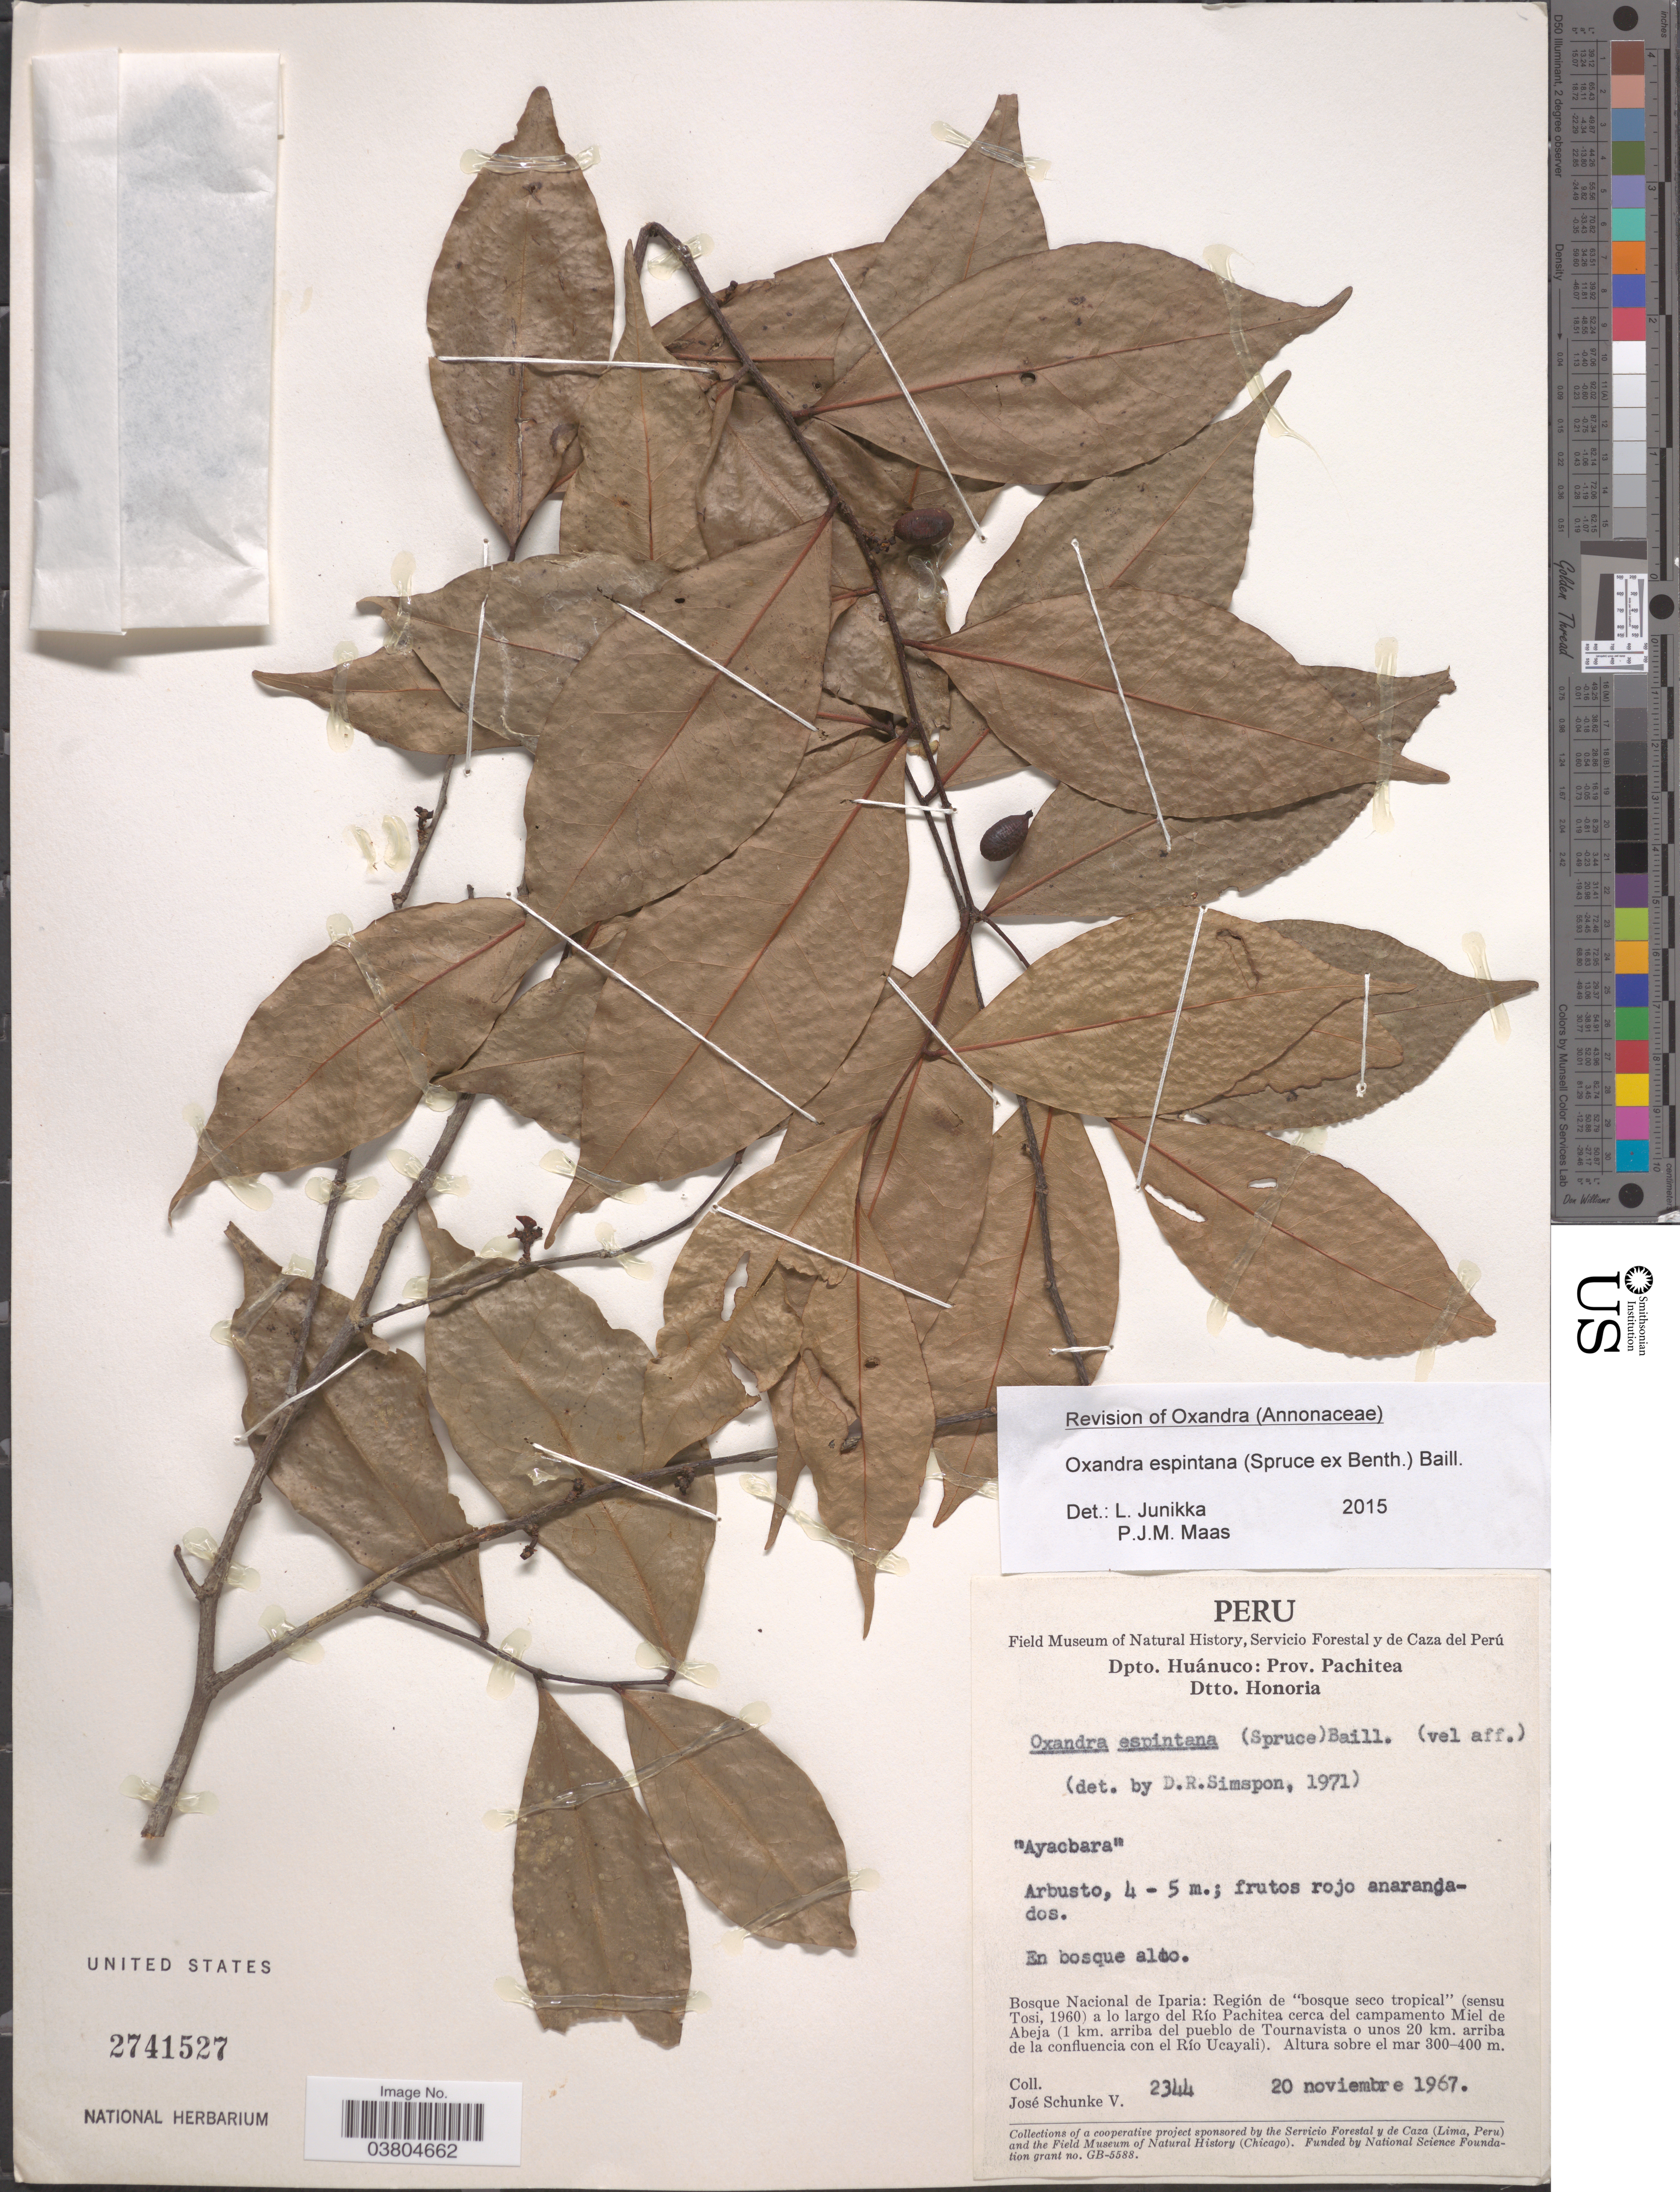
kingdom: Plantae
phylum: Tracheophyta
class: Magnoliopsida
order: Magnoliales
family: Annonaceae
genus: Oxandra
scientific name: Oxandra espintana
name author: (Spruce ex Benth.) Baill.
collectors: J. Schunke Vigo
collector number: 2344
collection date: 1967-11-20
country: Peru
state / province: Huánuco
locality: Dpto. Huánuco: Prov. Pachitea. Dtto. Honoria. Bosque Nacional de Iparia: Región de "bosque seco tropical" (sensu Tosi, 1960) a lo largo del Río Pachitea cerca del campamento Miel de Abeja (1 km. arriba del pueblo de Tournavista o unos 20 km. arriba de la confluencia con el Río Ucayali).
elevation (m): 300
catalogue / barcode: US 2741527